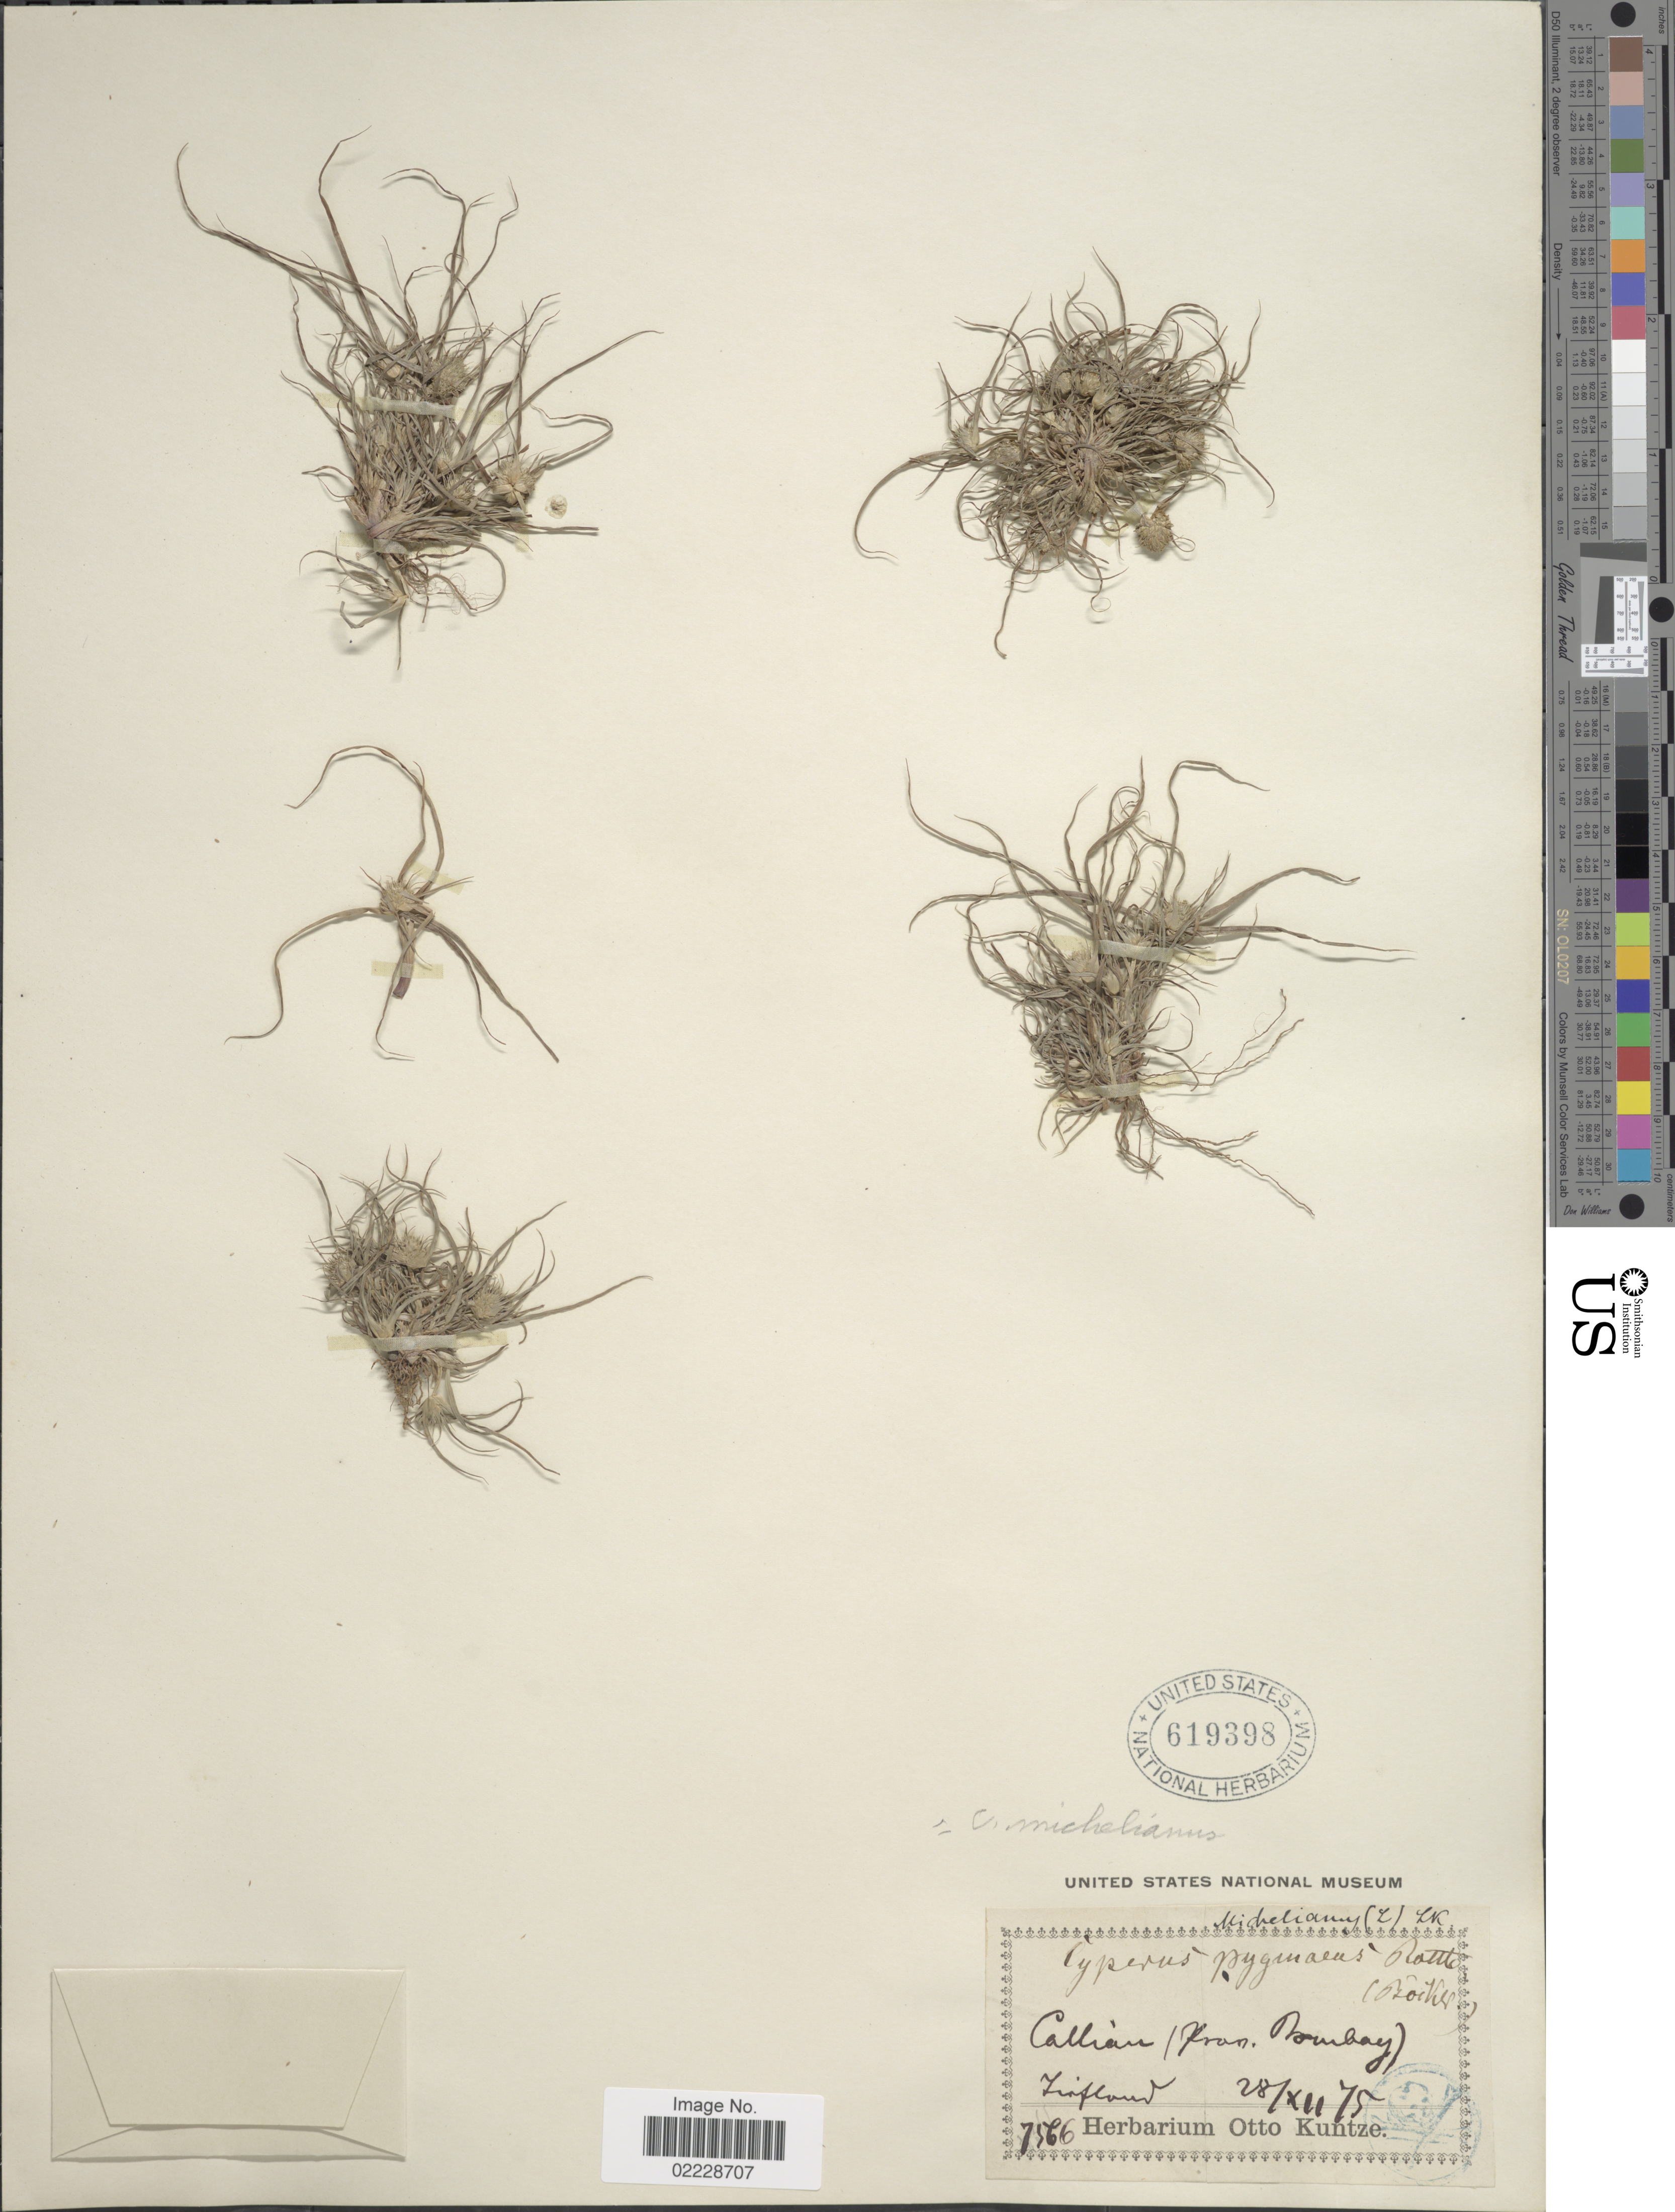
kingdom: Plantae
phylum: Tracheophyta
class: Liliopsida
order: Poales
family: Cyperaceae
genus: Cyperus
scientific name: Cyperus michelianus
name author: (L.) Delile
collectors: ex herb. Otto Kuntze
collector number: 7566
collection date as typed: Transcribed d/m/y: 28/12/75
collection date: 1875-12-28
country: India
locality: Callian (Fran Bombay) Zinflow [interpreted]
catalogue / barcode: US 619398